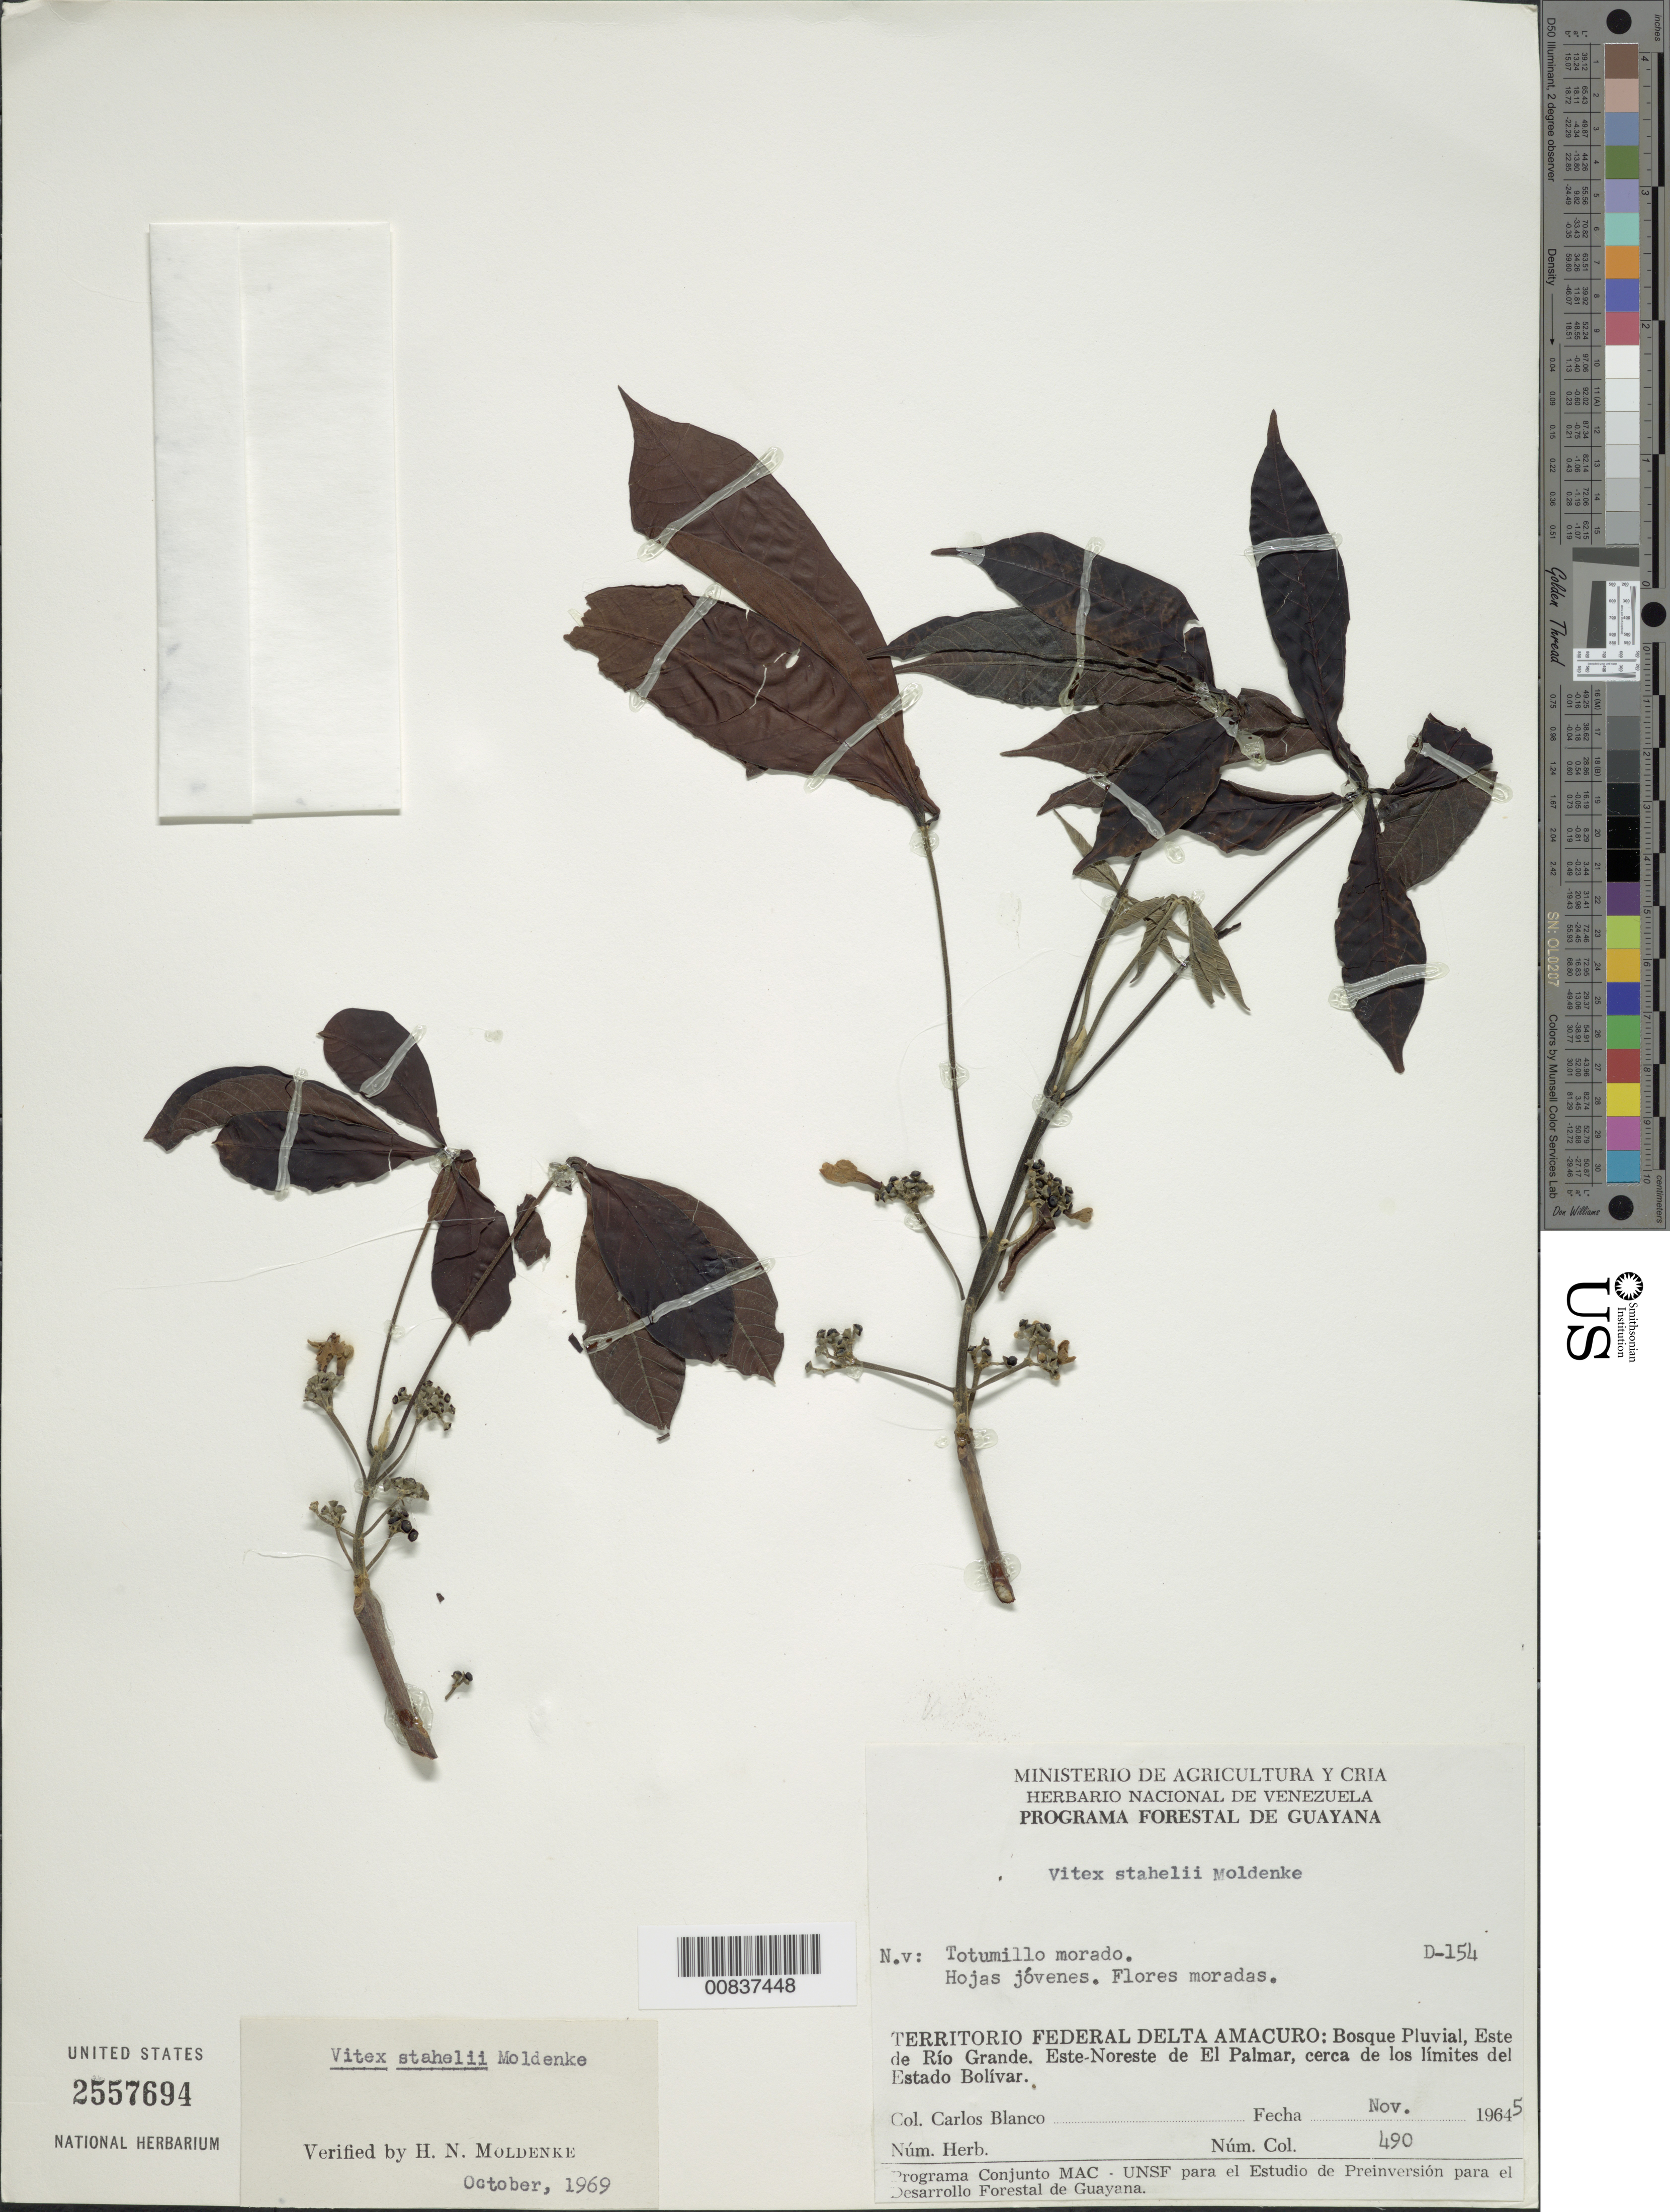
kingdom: Plantae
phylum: Tracheophyta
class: Magnoliopsida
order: Lamiales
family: Lamiaceae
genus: Vitex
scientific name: Vitex stahelii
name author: Moldenke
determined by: Moldenke, H. N.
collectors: C. A. Blanco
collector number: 490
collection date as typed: Nov-65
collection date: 1965-11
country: Venezuela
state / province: Delta Amacuro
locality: Río Grande, Este de; Este-Noreste de El Palmar, cerca de los limites del Estado Bolívar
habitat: Rainforest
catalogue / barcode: US 2557694